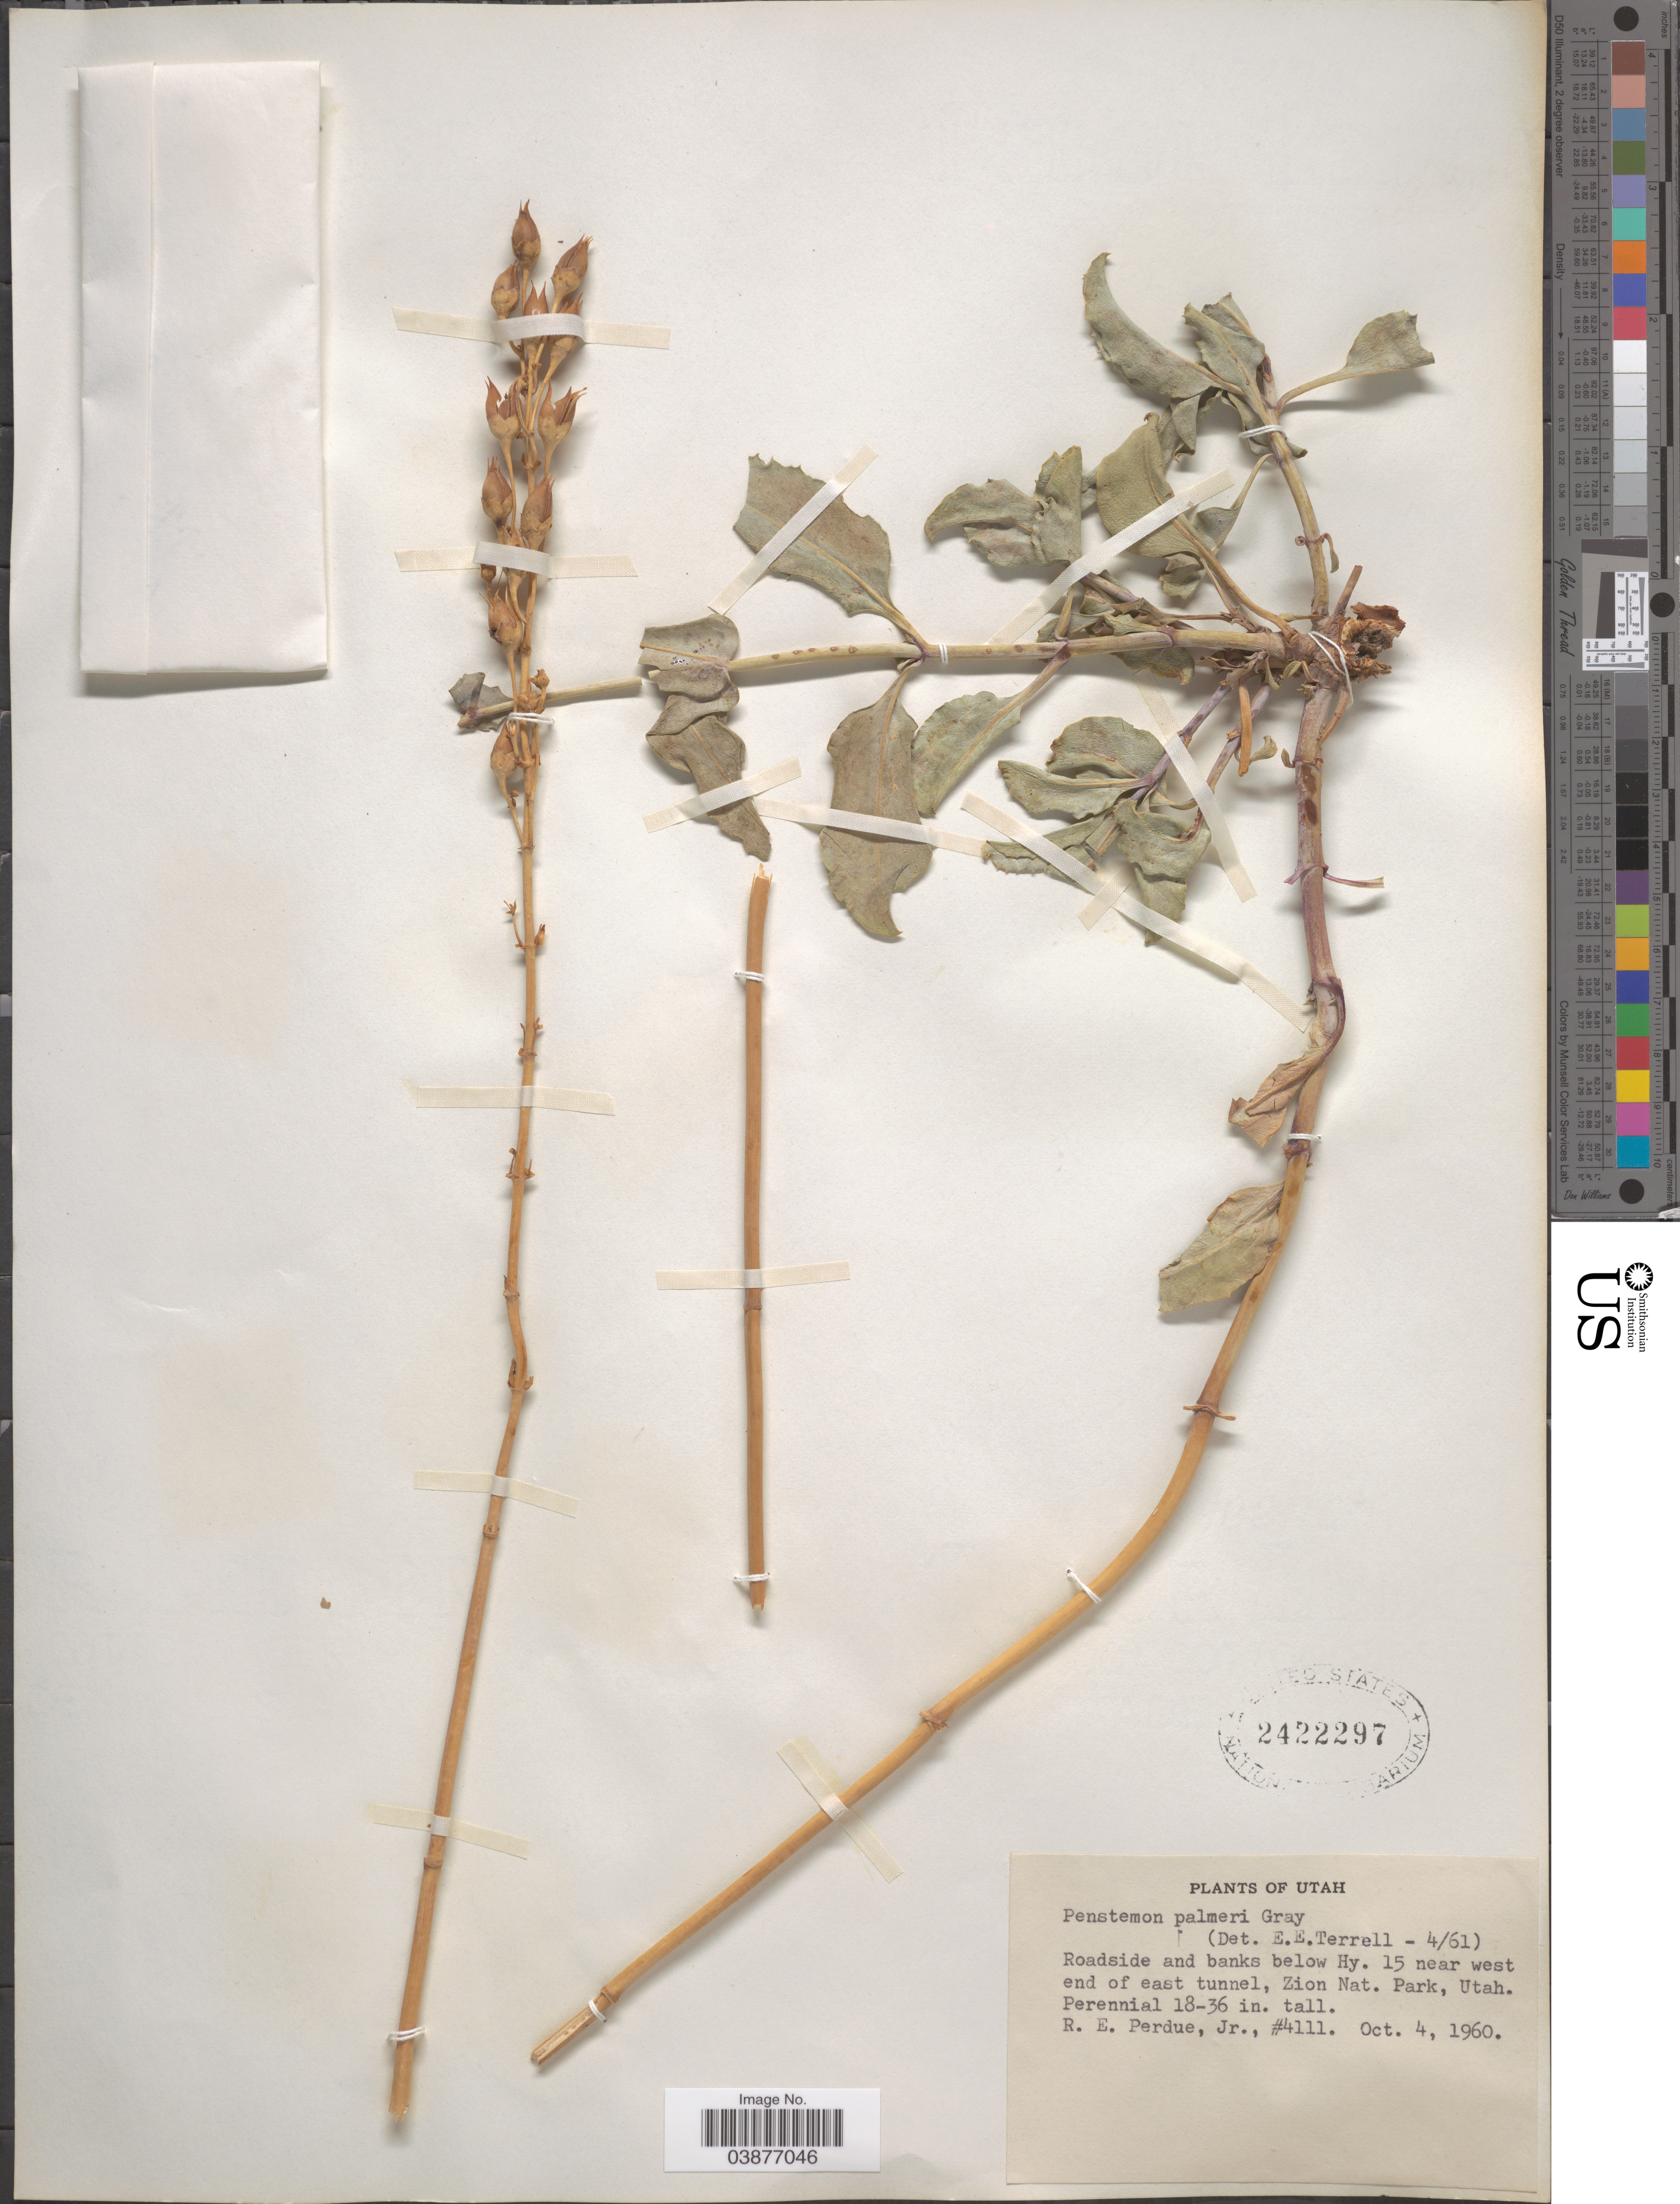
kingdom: Plantae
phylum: Tracheophyta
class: Magnoliopsida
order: Lamiales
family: Plantaginaceae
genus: Penstemon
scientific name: Penstemon palmeri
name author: A. Gray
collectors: R. E. Perdue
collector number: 4111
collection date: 1960-10-04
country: United States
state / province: Utah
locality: Roadside and banks below Hy. 15 near west end of east tunnel, Zion Nat. Park.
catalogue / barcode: US 2422297